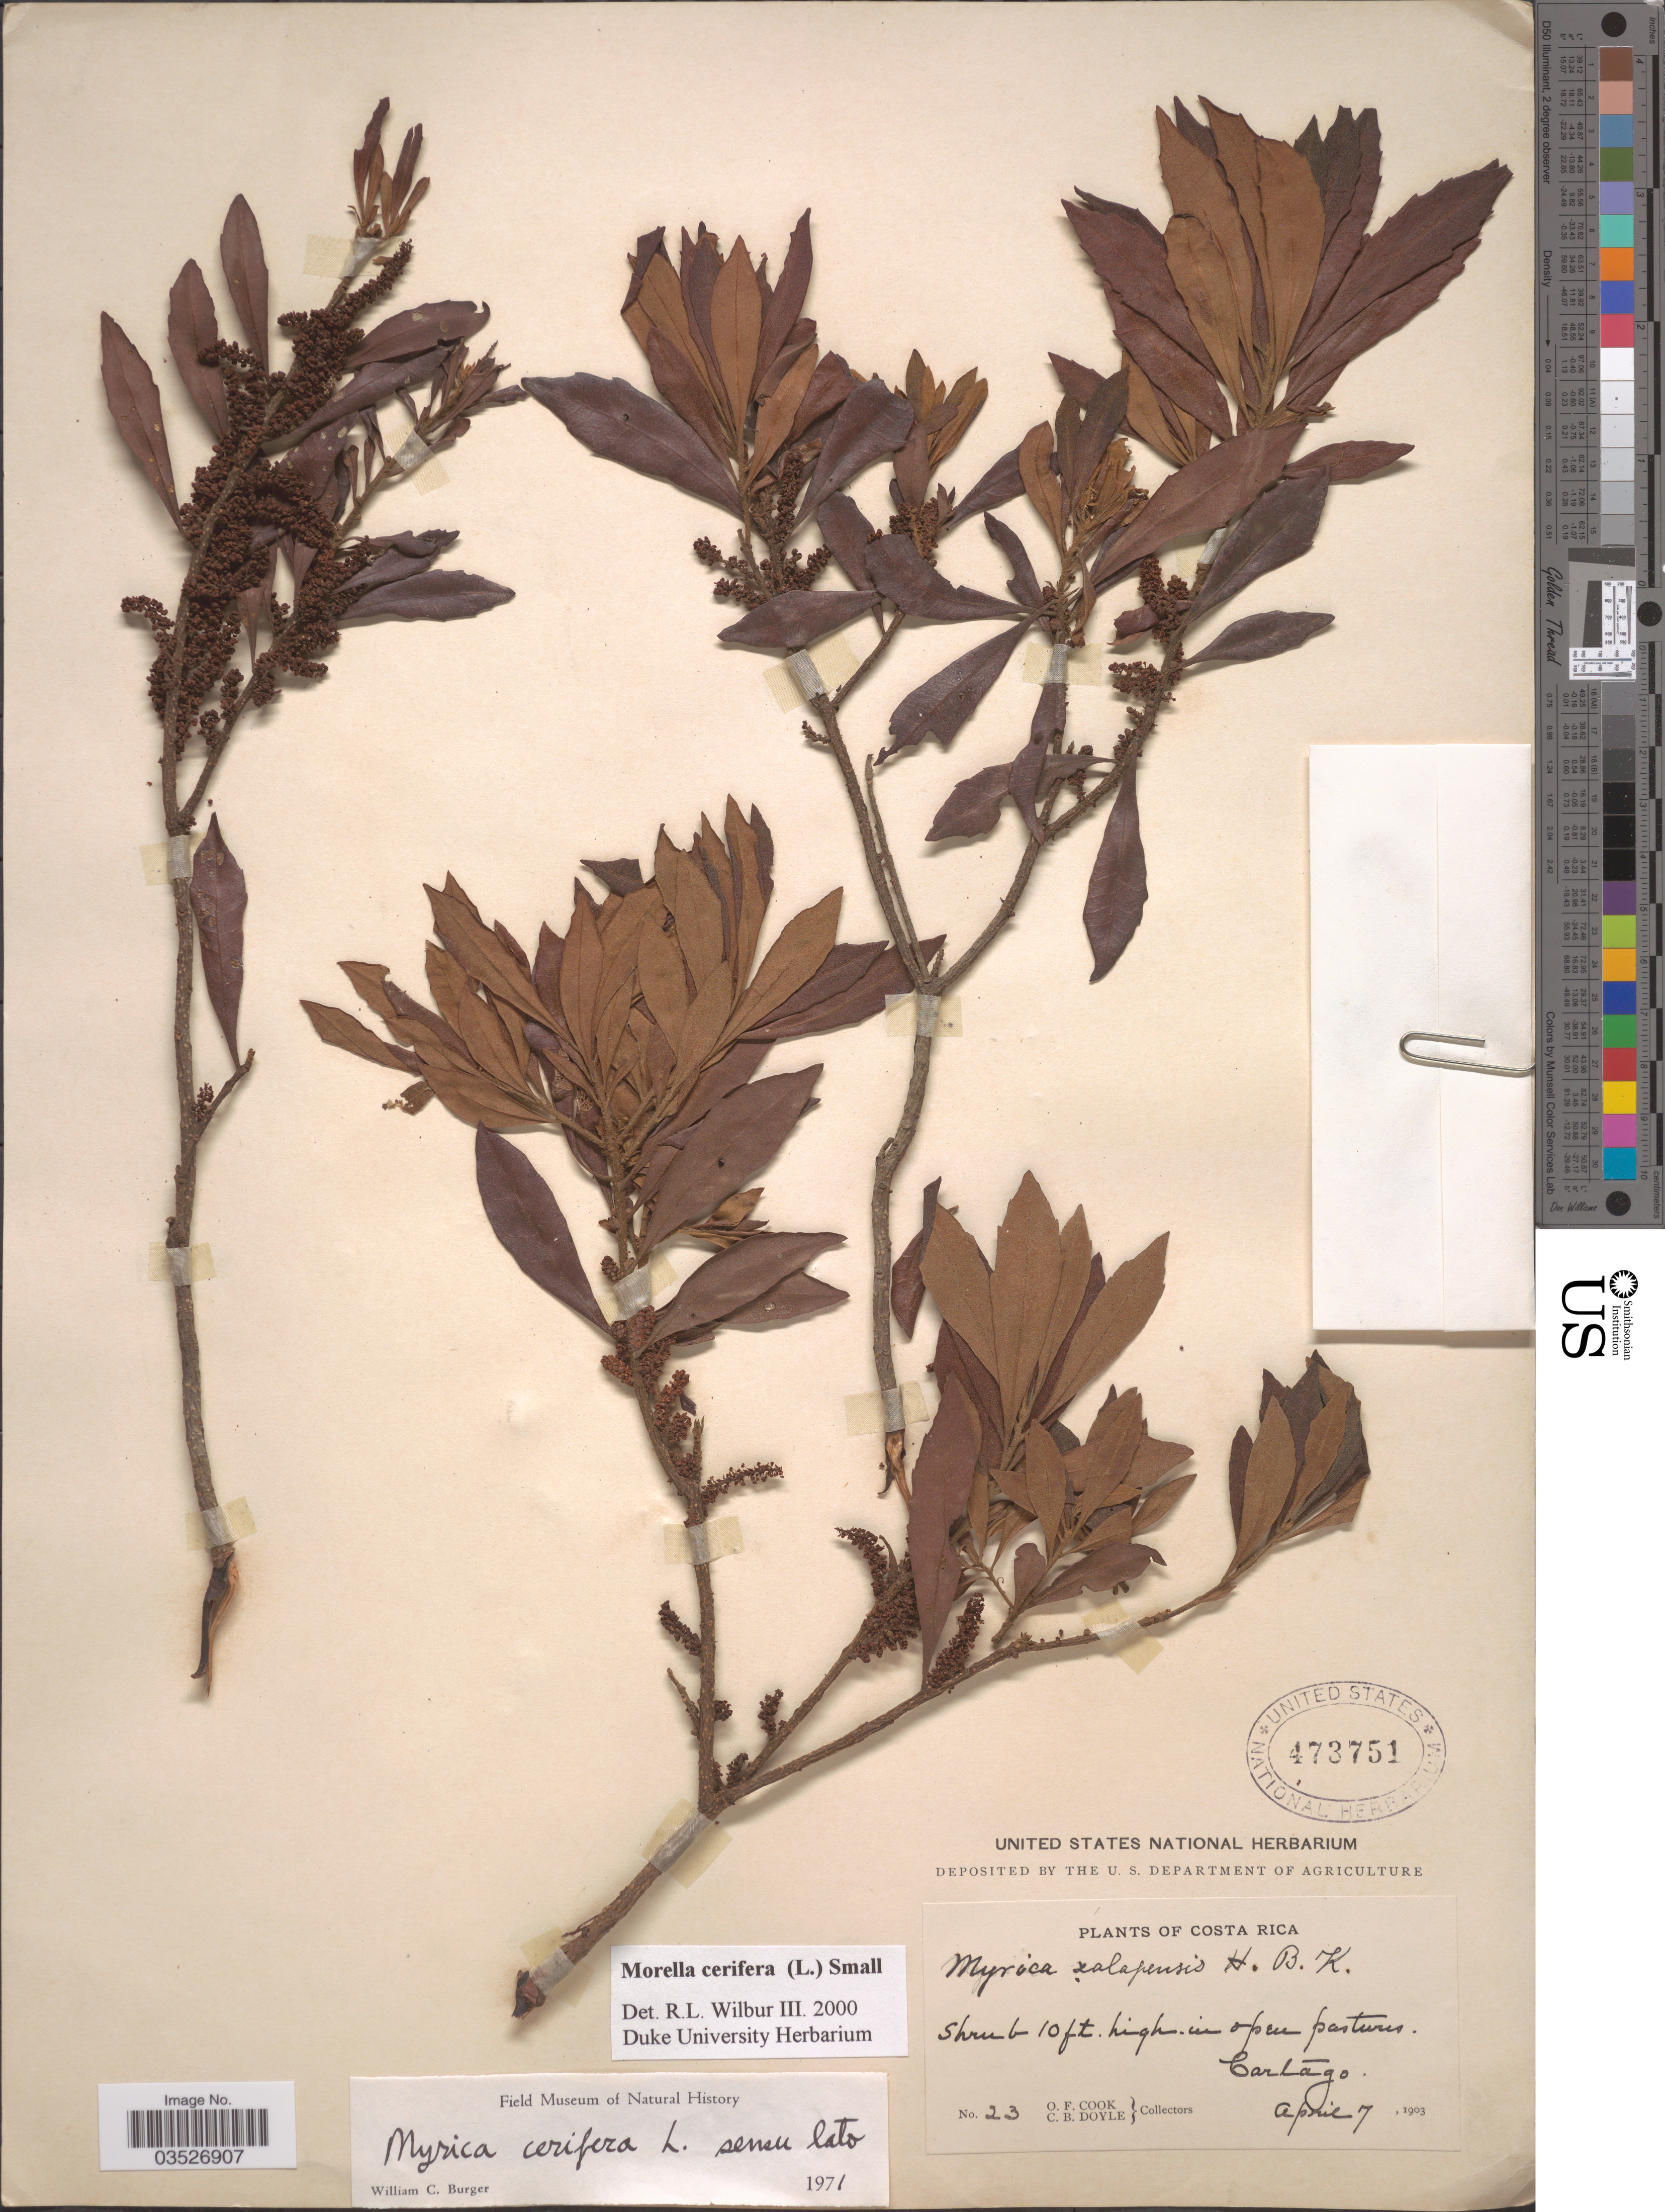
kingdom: Plantae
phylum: Tracheophyta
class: Magnoliopsida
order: Fagales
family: Myricaceae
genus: Morella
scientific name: Morella cerifera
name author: (L.) Small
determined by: Wilbur, R. L.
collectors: O. F. Cook & C. Doyle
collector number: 23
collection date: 1903-04-07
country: Costa Rica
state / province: Cartago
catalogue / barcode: US 473751